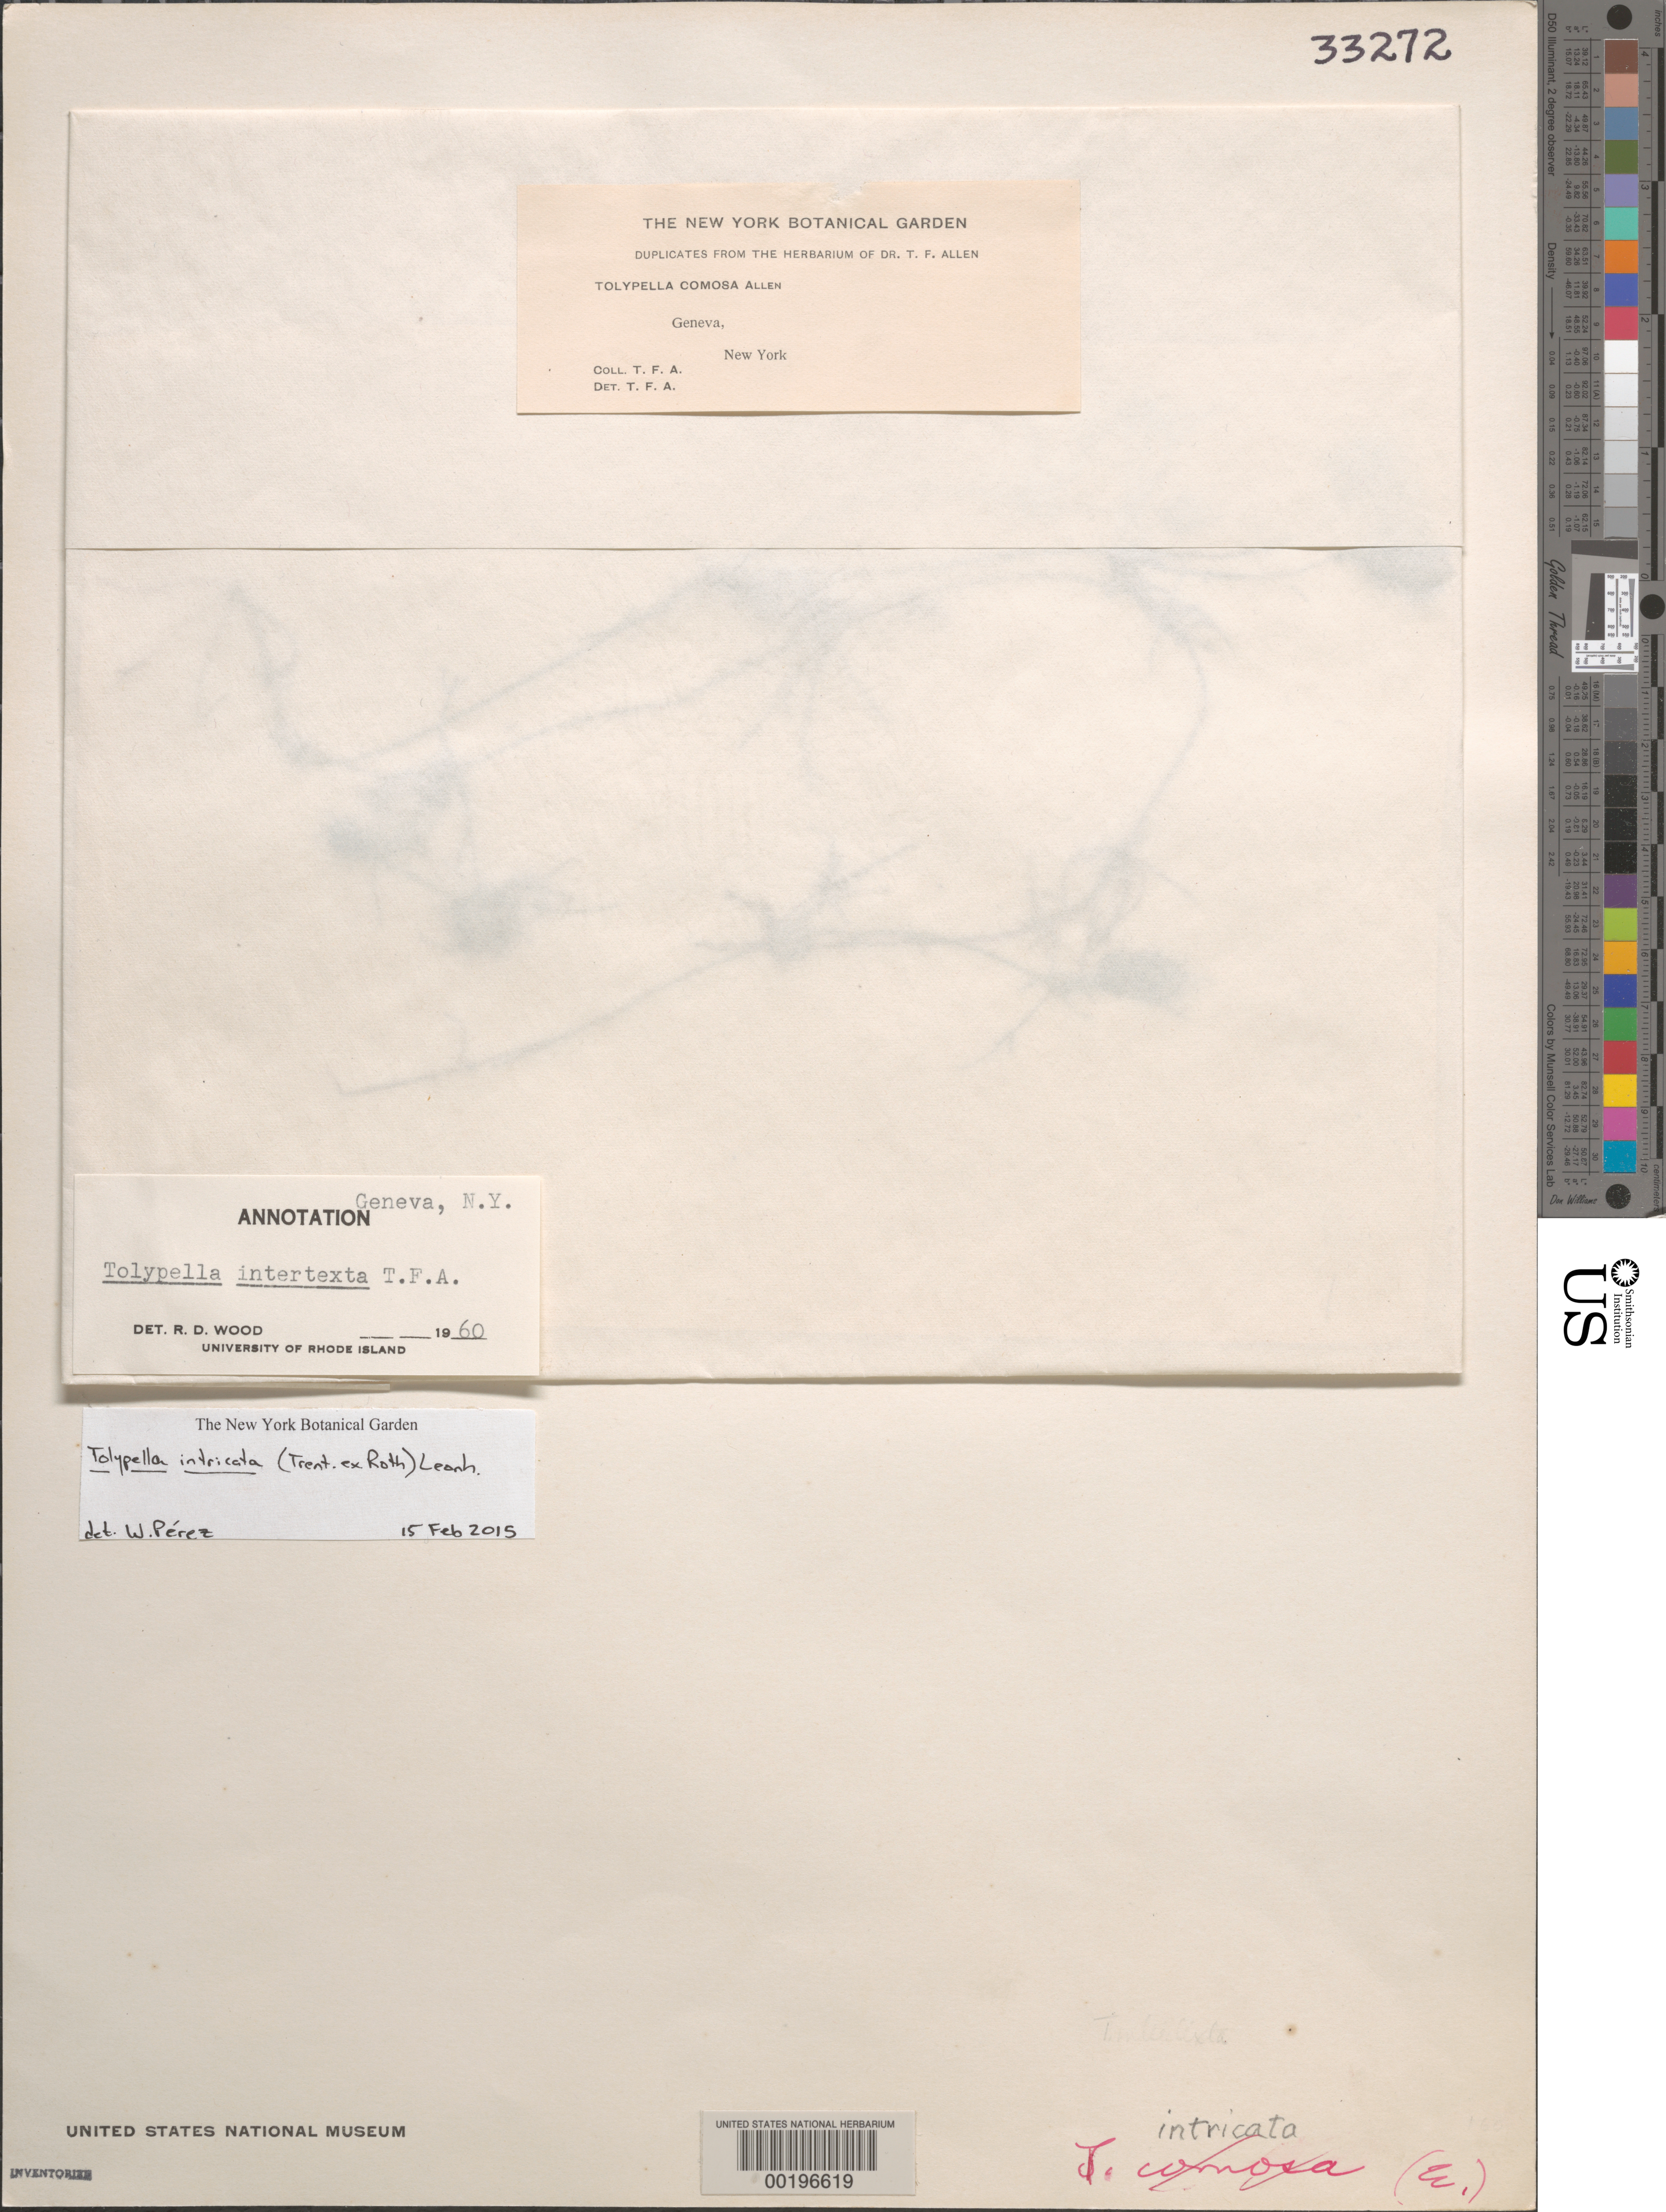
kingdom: Plantae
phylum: Charophyta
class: Charophyceae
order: Charales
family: Characeae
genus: Tolypella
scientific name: Tolypella intricata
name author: (Trentepohl in Roth) Leonhardi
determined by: Pérez, W.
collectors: T. F. Allen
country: United States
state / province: New York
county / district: Ontario County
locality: Geneva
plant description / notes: Duplicates from the herbarium of Dr. T.F. Allen, The New York Botanical Garden, as Tolypella comosa Allen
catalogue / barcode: US 33272